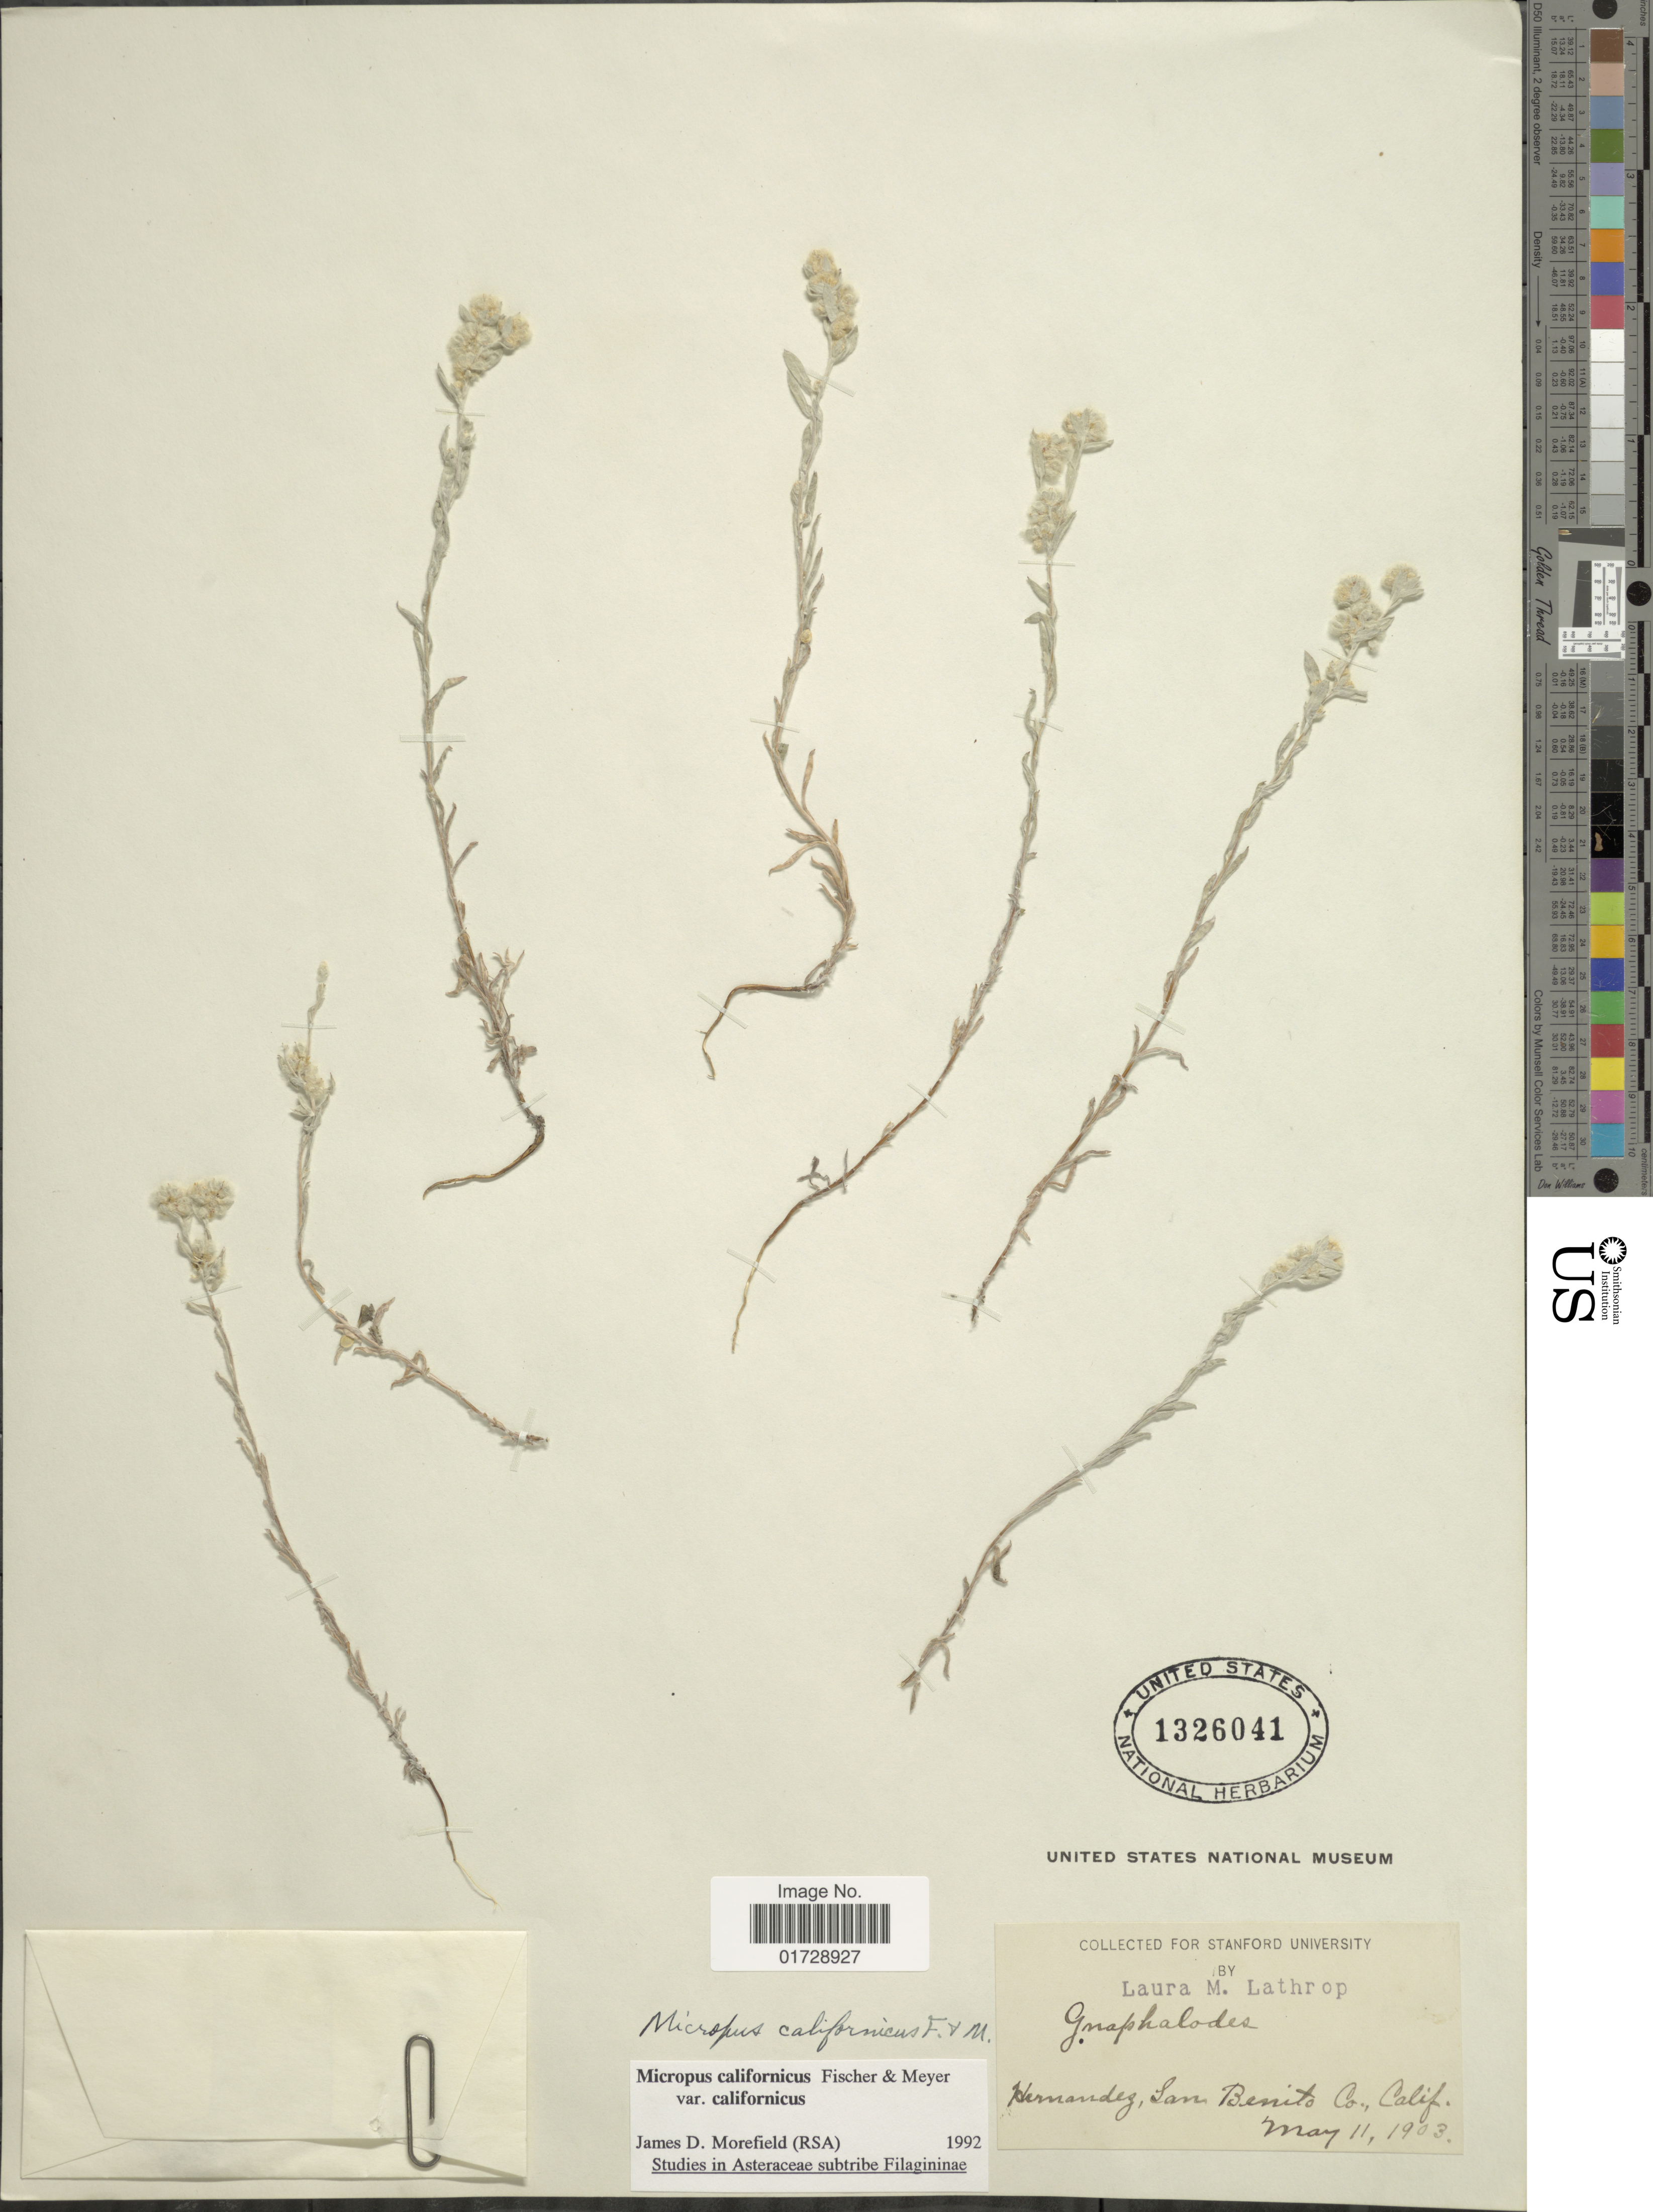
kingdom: Plantae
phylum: Tracheophyta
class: Magnoliopsida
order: Asterales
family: Asteraceae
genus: Micropus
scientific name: Micropus californicus var. californicus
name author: Fisch. & C.A. Mey.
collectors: L. M. Lathrop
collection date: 1903-05-11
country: United States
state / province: California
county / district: San Benito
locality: Hernandez, San Benito Co.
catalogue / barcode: US 1326041